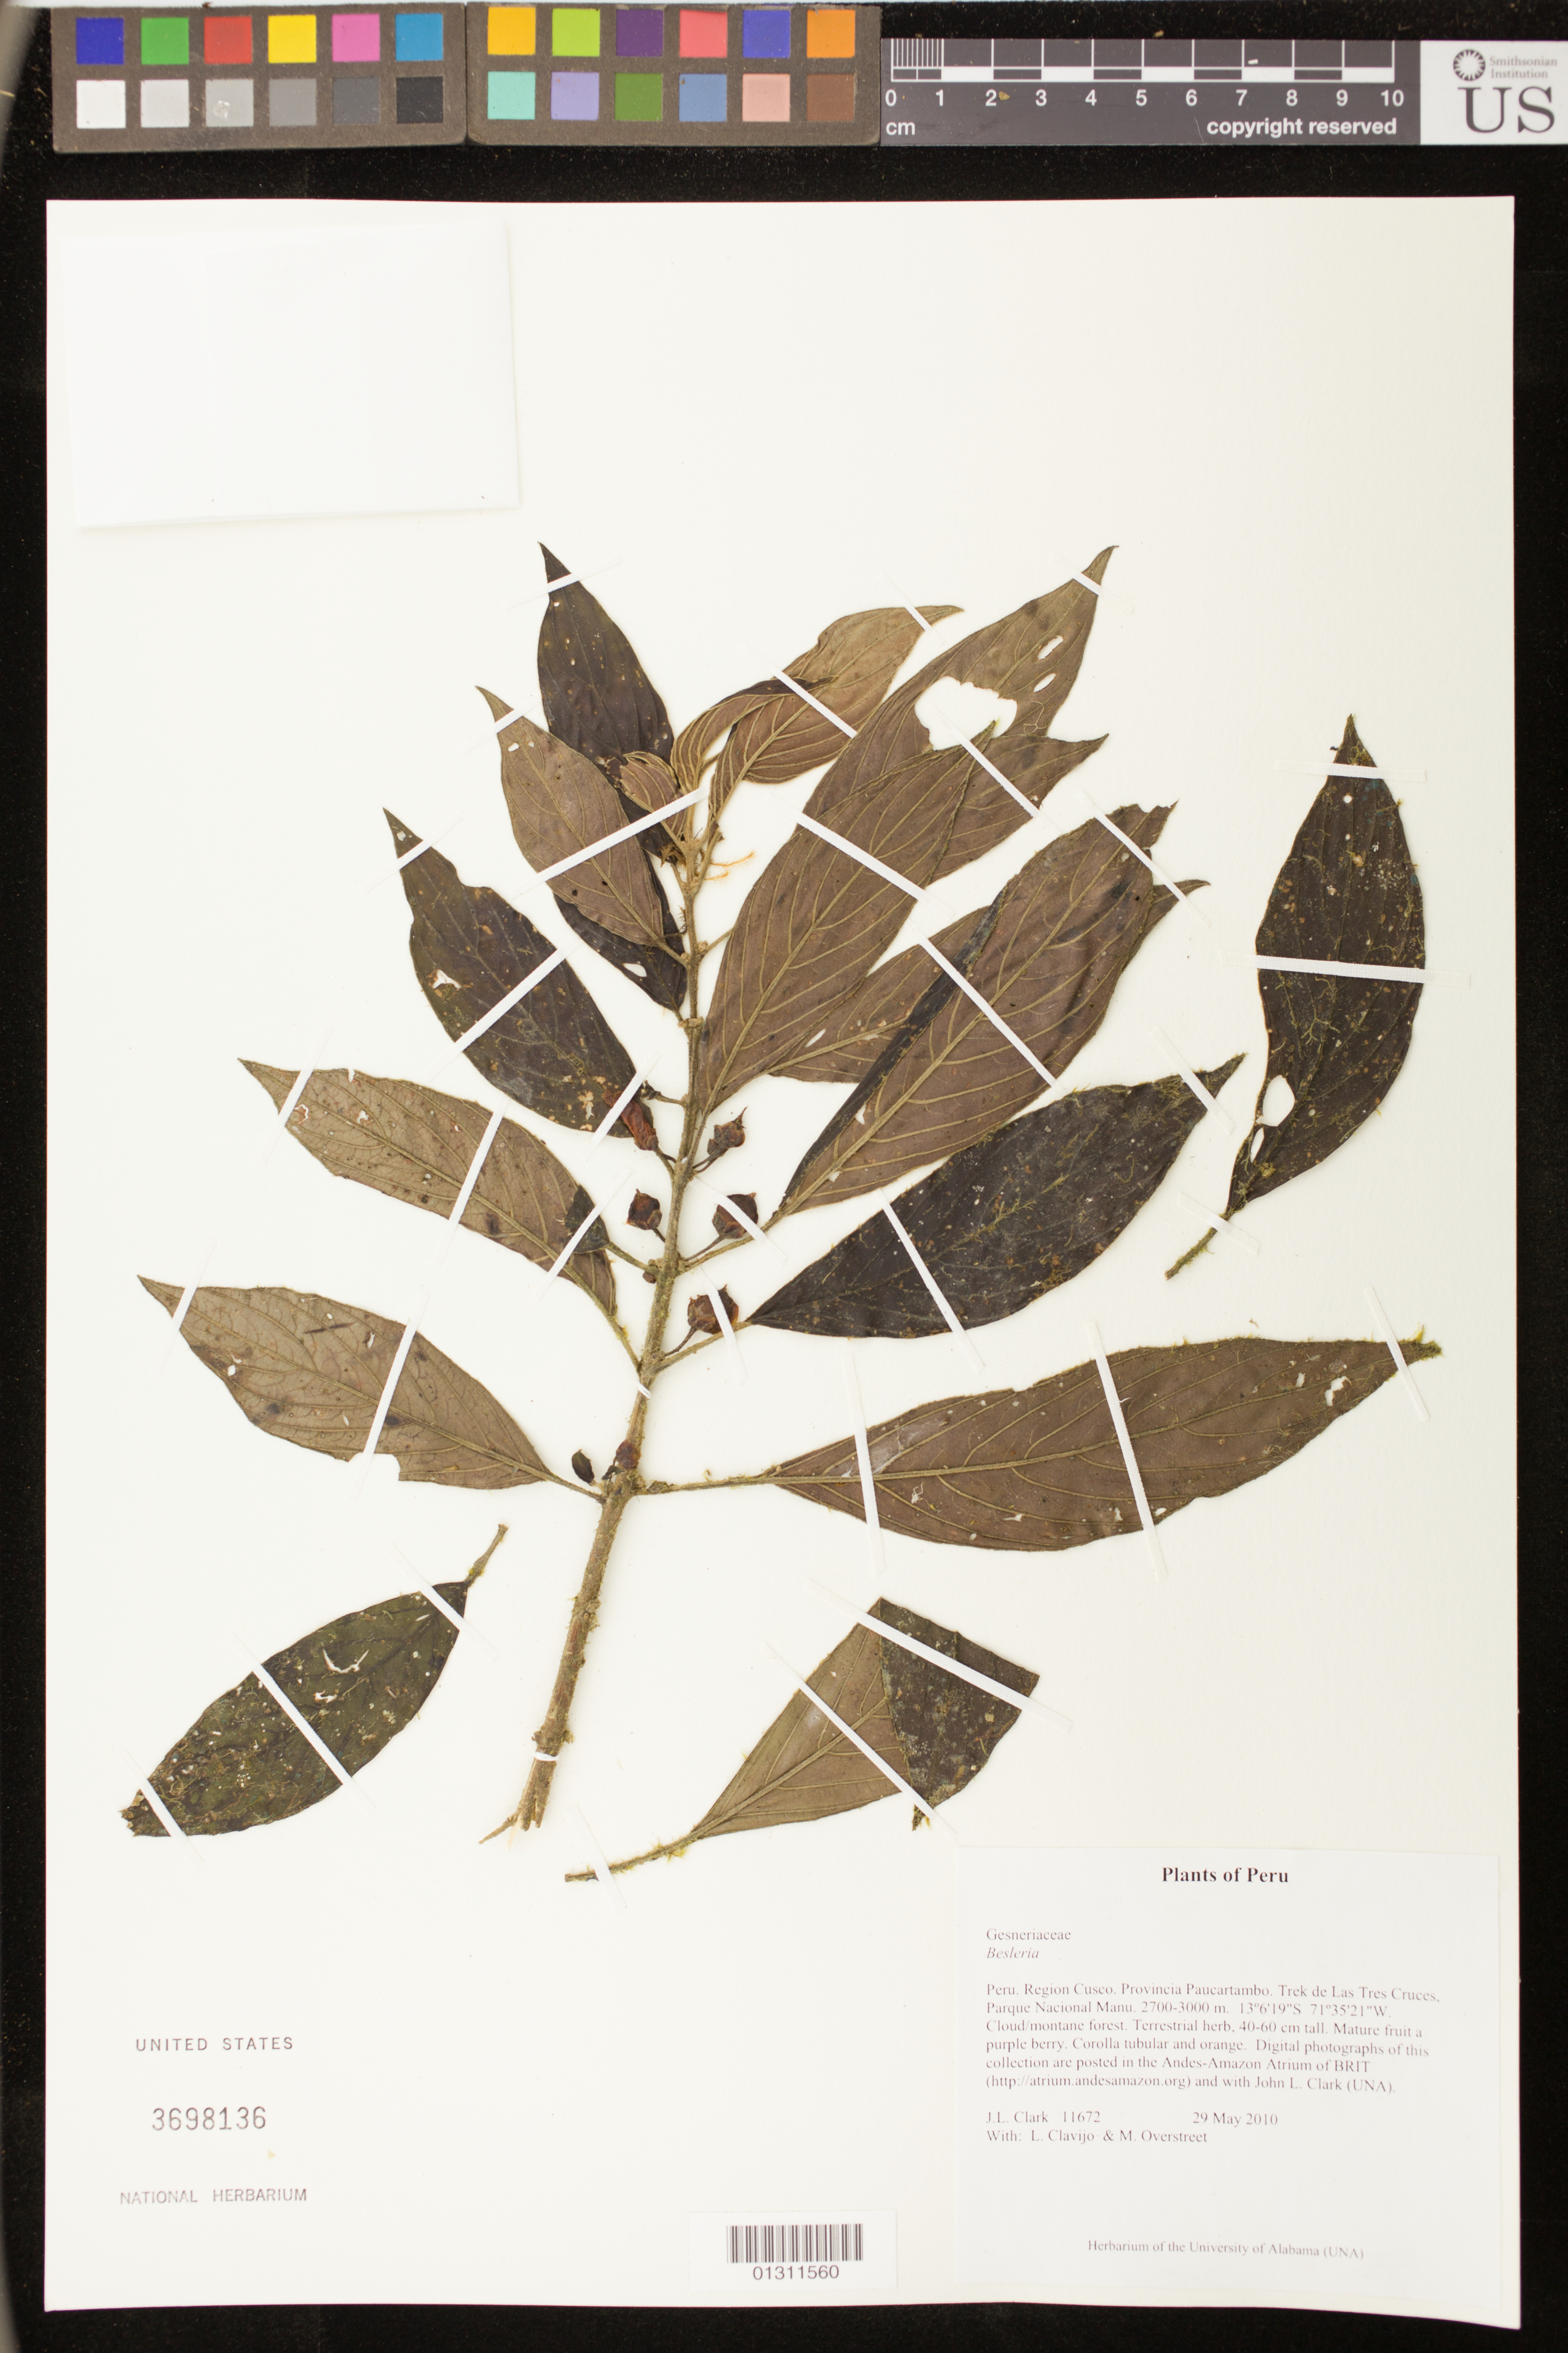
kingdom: Plantae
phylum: Tracheophyta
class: Magnoliopsida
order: Lamiales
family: Gesneriaceae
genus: Besleria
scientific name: Besleria sp.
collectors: J. L. Clark, L. Clavijo & M. Overstreet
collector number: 11672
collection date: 2010-05-29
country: Peru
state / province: Cusco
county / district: Paucartambo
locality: Trek de Las Tres Cruces, Parque nacional Manu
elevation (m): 2700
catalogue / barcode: US 3698136